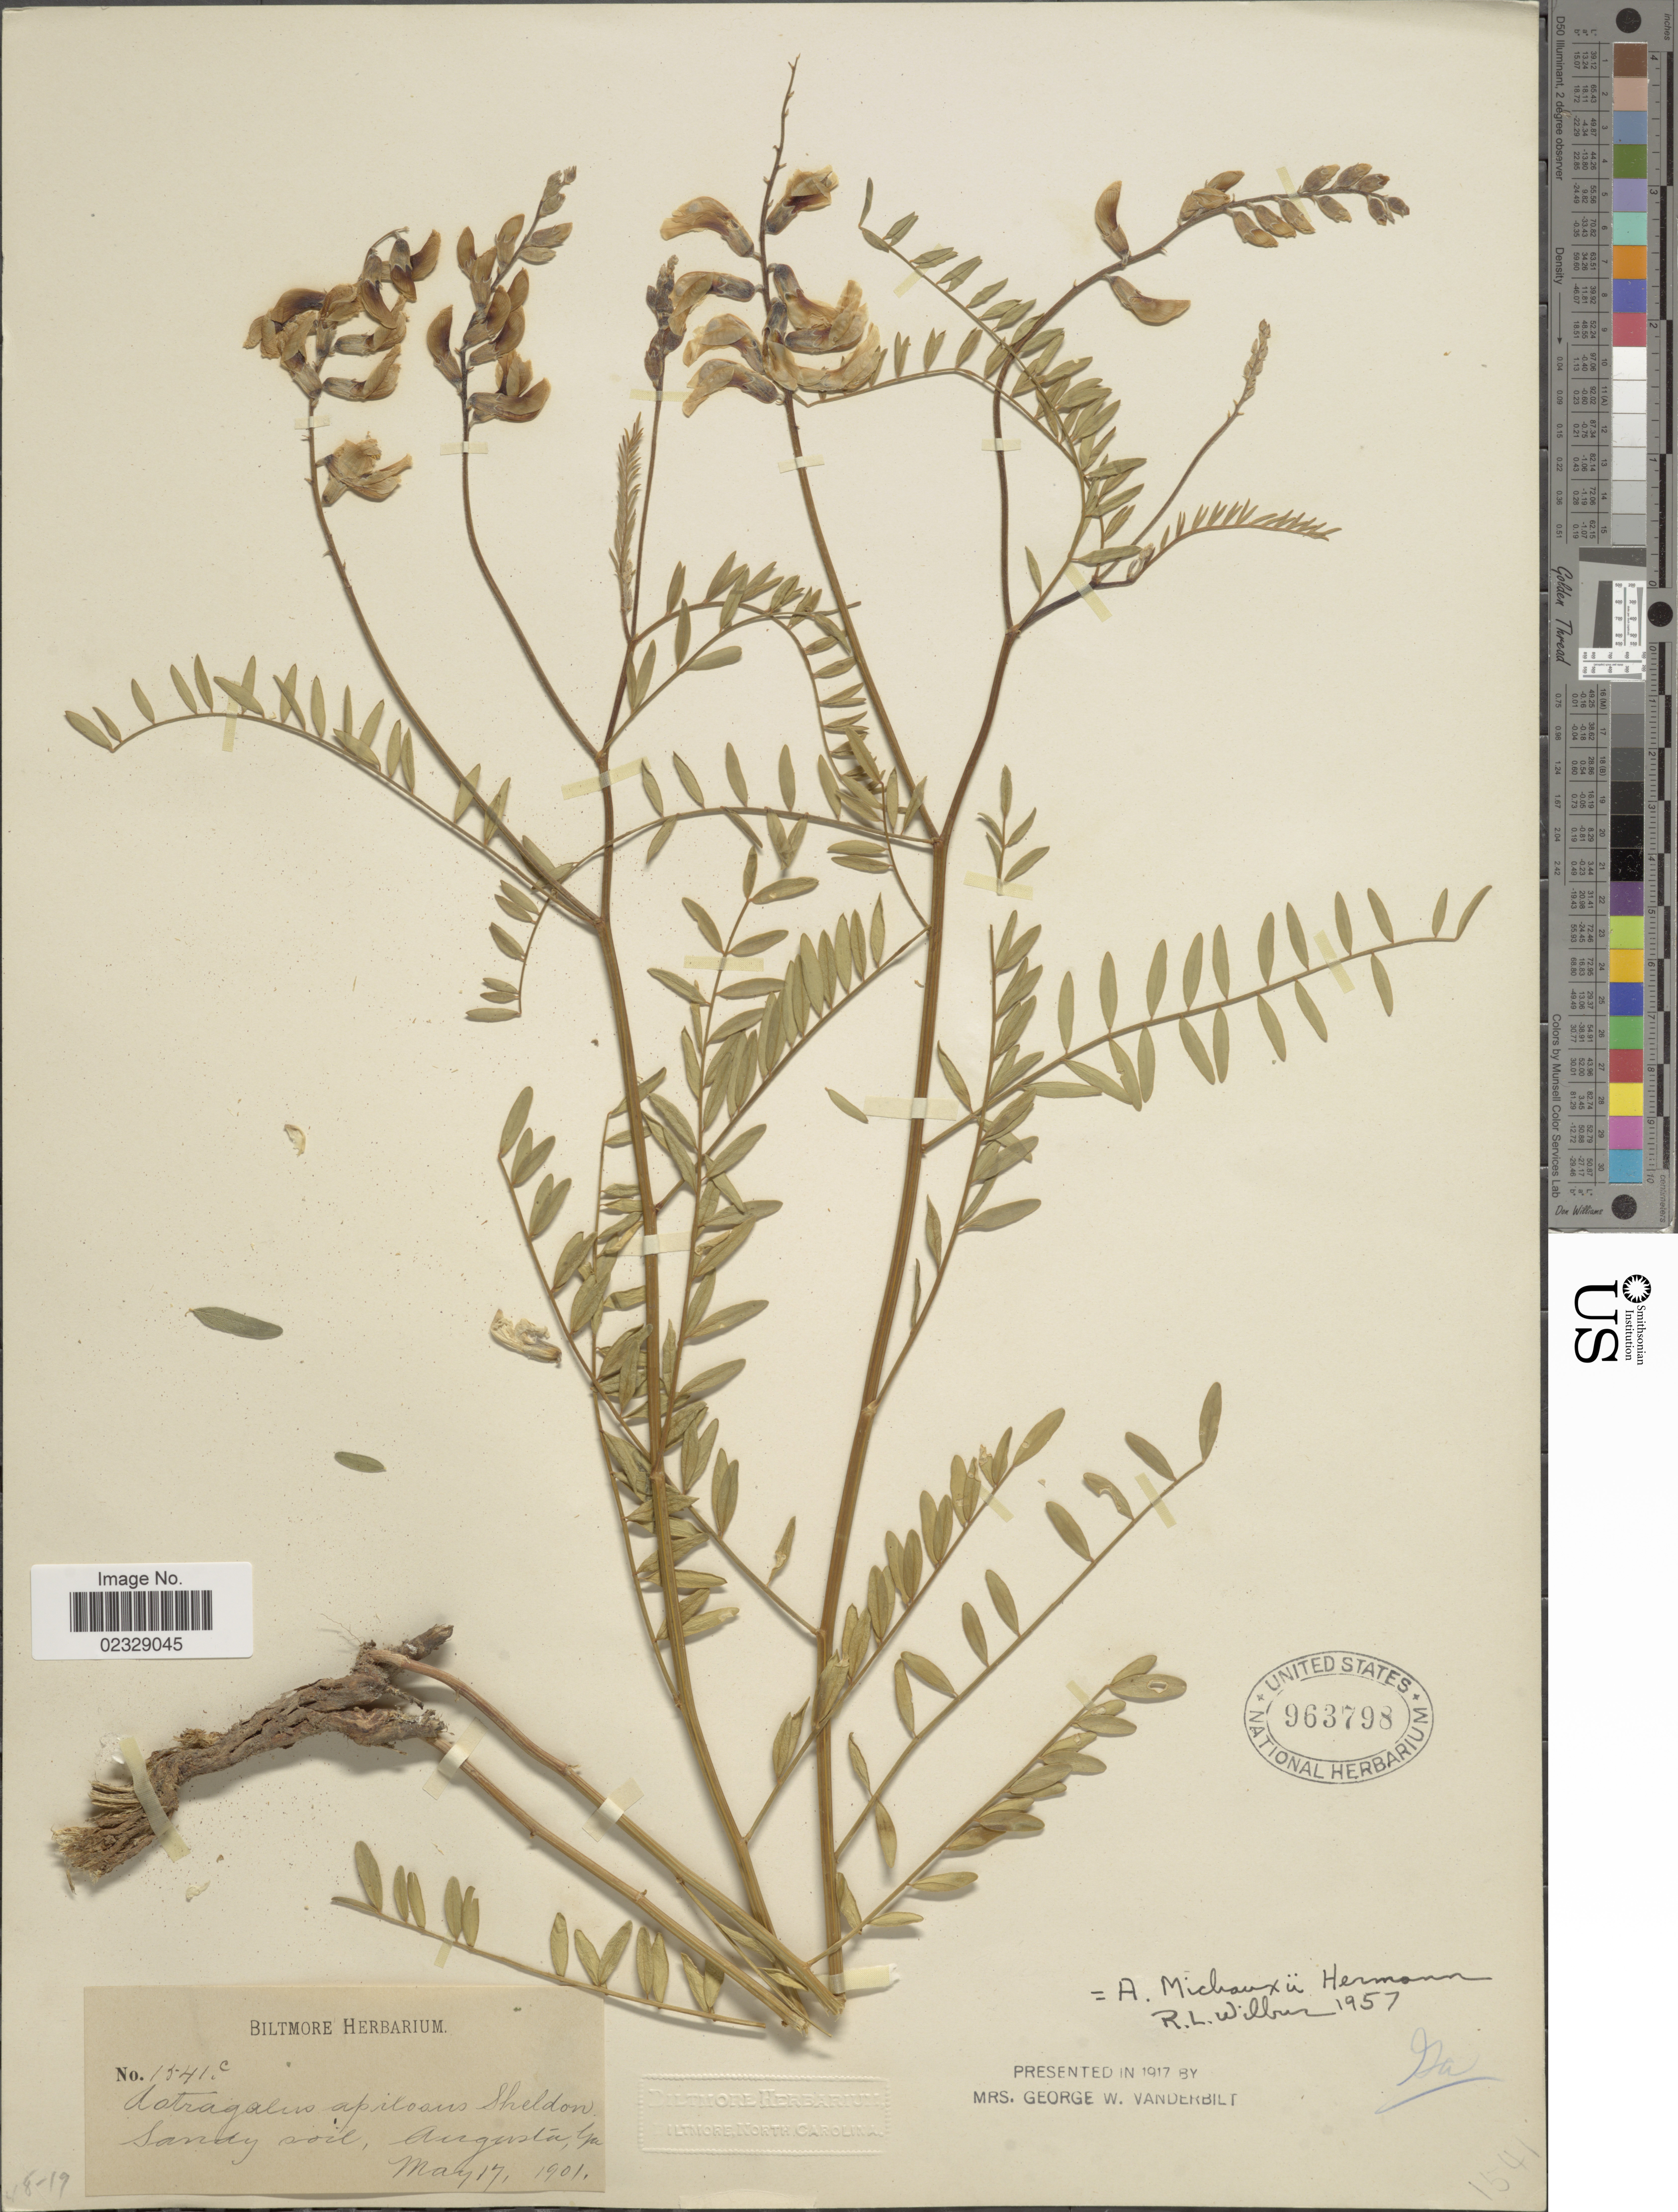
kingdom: Plantae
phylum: Tracheophyta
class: Magnoliopsida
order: Fabales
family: Fabaceae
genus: Astragalus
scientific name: Astragalus apilosus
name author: E. Sheld.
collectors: ex herb. Biltmore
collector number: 1541c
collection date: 1901-05-17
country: United States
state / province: Georgia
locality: Sandy soil, Augusta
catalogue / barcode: US 963798